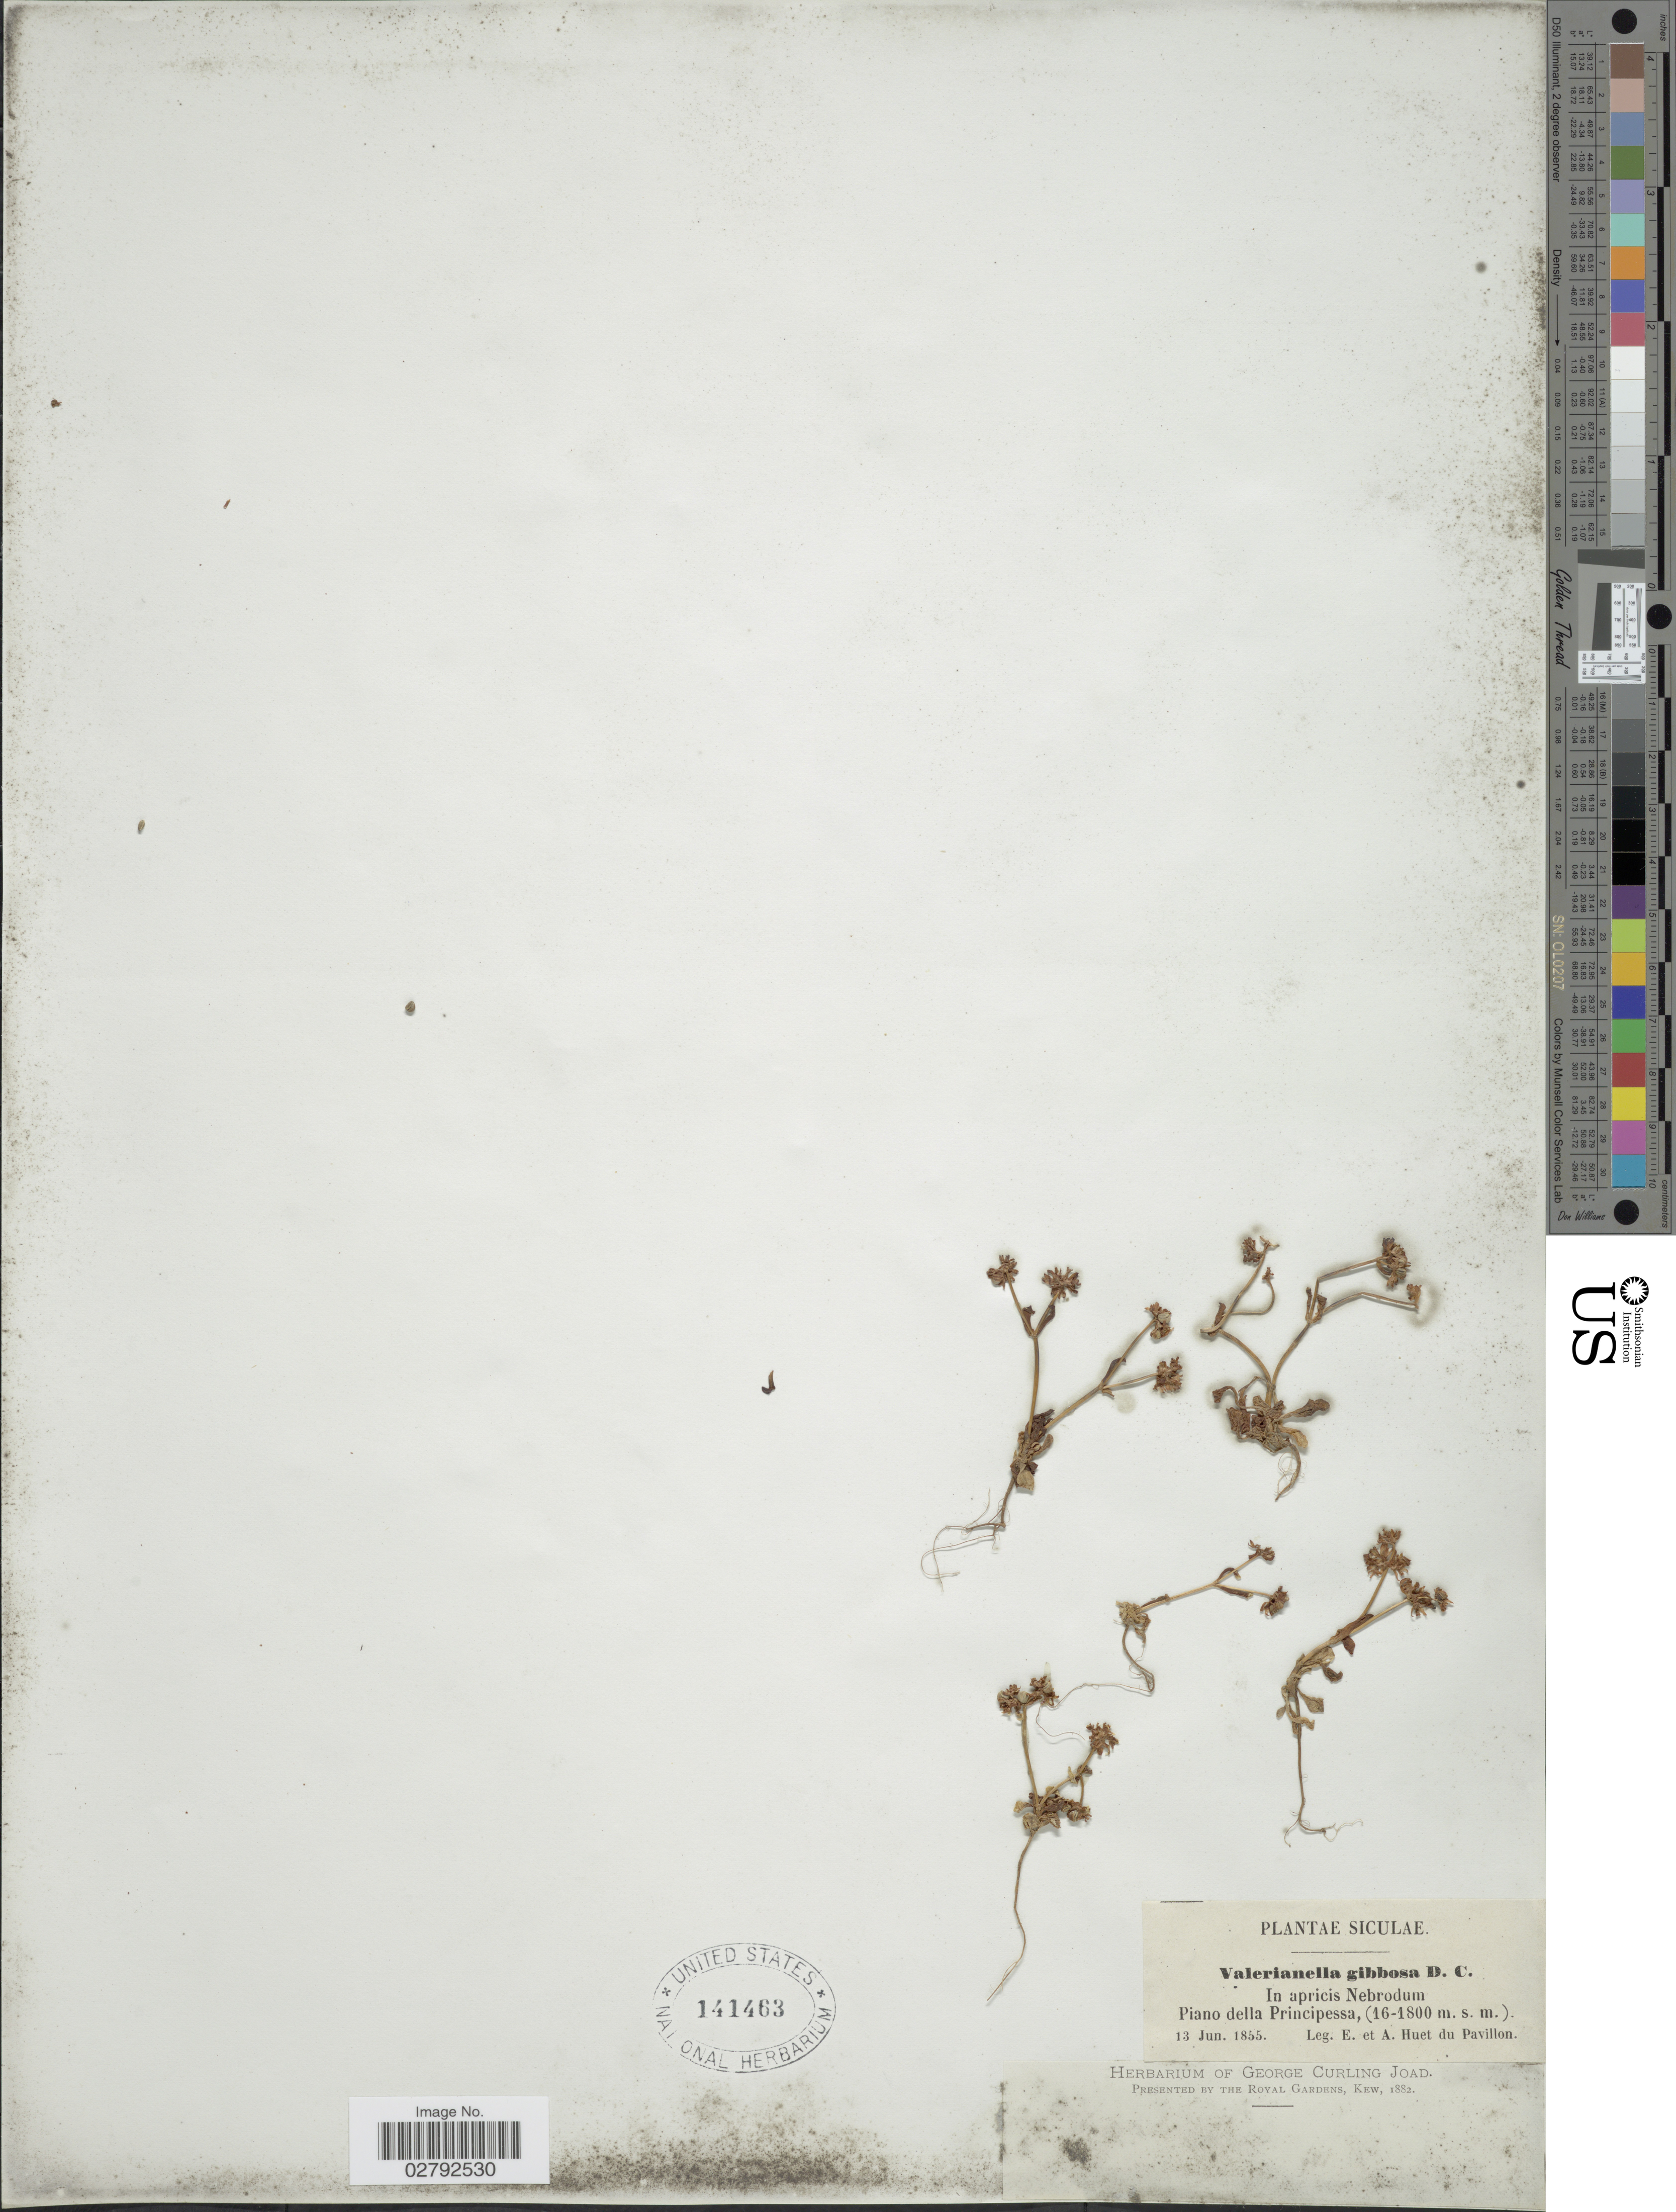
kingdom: Plantae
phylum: Tracheophyta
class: Magnoliopsida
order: Dipsacales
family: Caprifoliaceae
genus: Valerianella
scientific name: Valerianella gibbosa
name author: DC.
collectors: E. Huet du Pavillon & A. Huet du Pavillon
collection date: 1855-06-13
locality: In apricis Nebrodum. Piano della Principessa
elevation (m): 1600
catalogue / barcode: US 141463